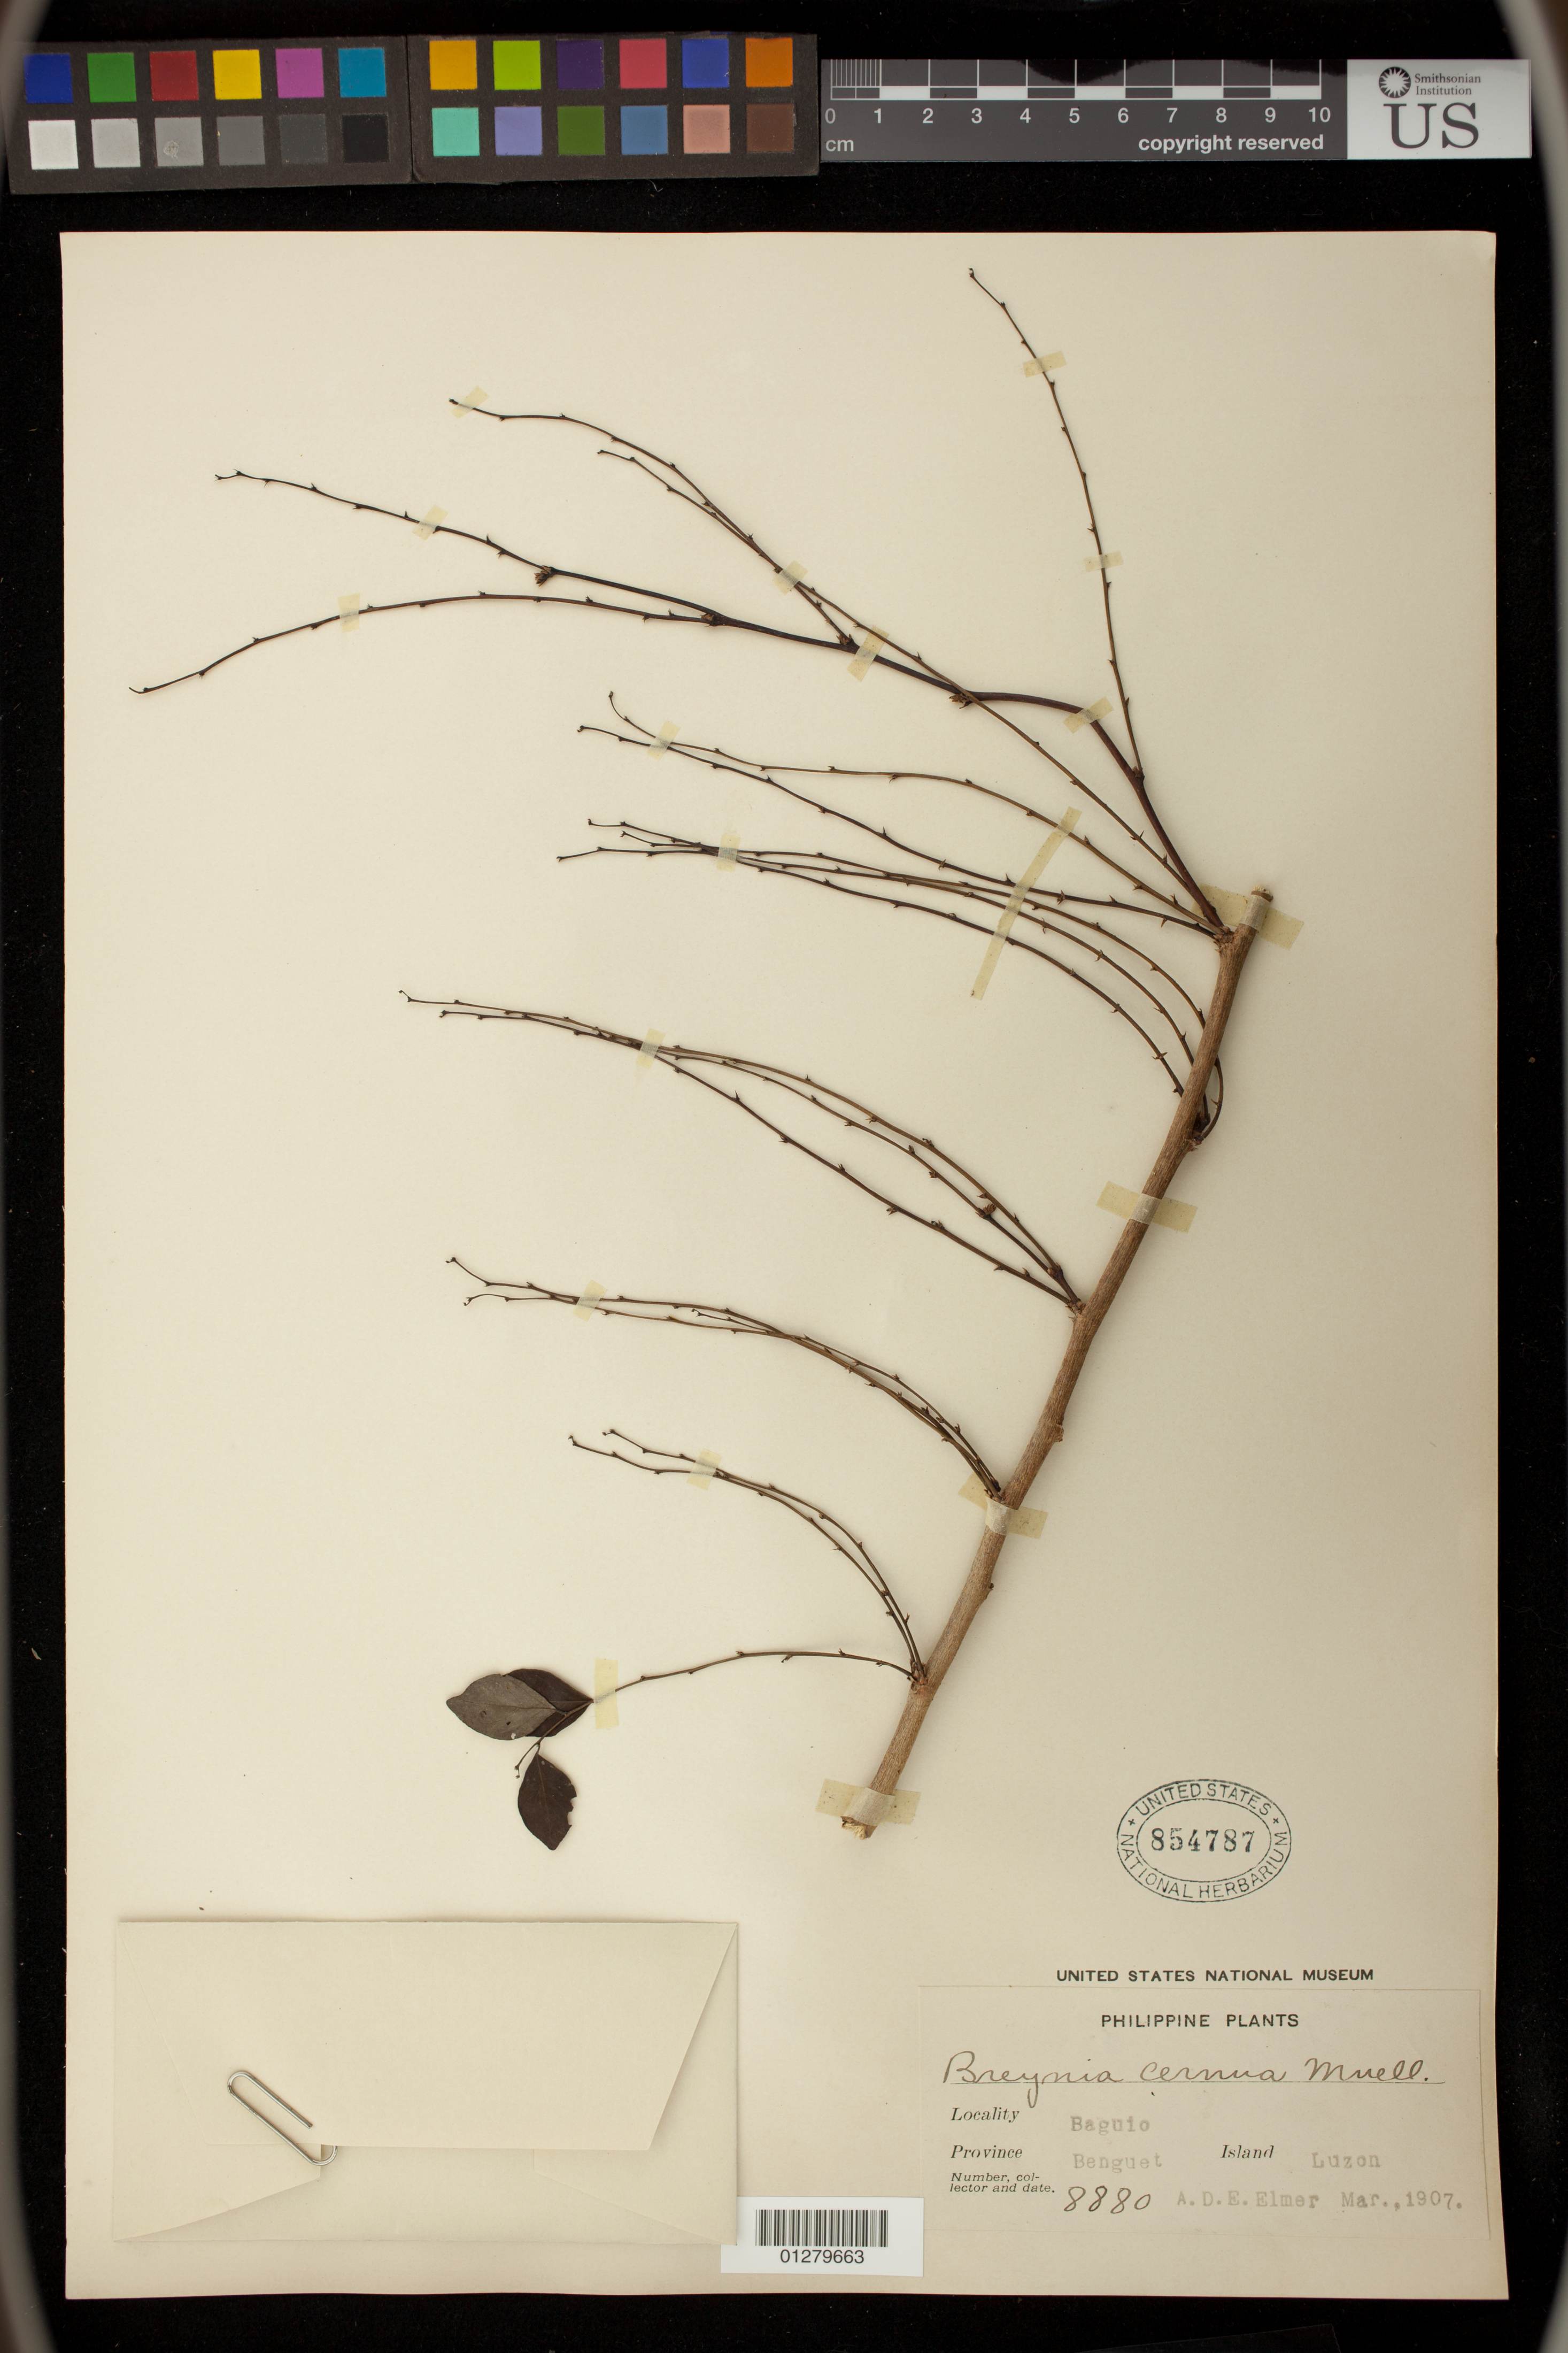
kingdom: Plantae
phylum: Tracheophyta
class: Magnoliopsida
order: Malpighiales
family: Phyllanthaceae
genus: Breynia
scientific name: Breynia cernua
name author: (Poir.) Müll. Arg.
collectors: A. D. E. Elmer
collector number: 8880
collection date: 1907-03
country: Philippines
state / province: Cordillera (Administrative Region)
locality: Baguio, Benguet, Luzon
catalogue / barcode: US 854787